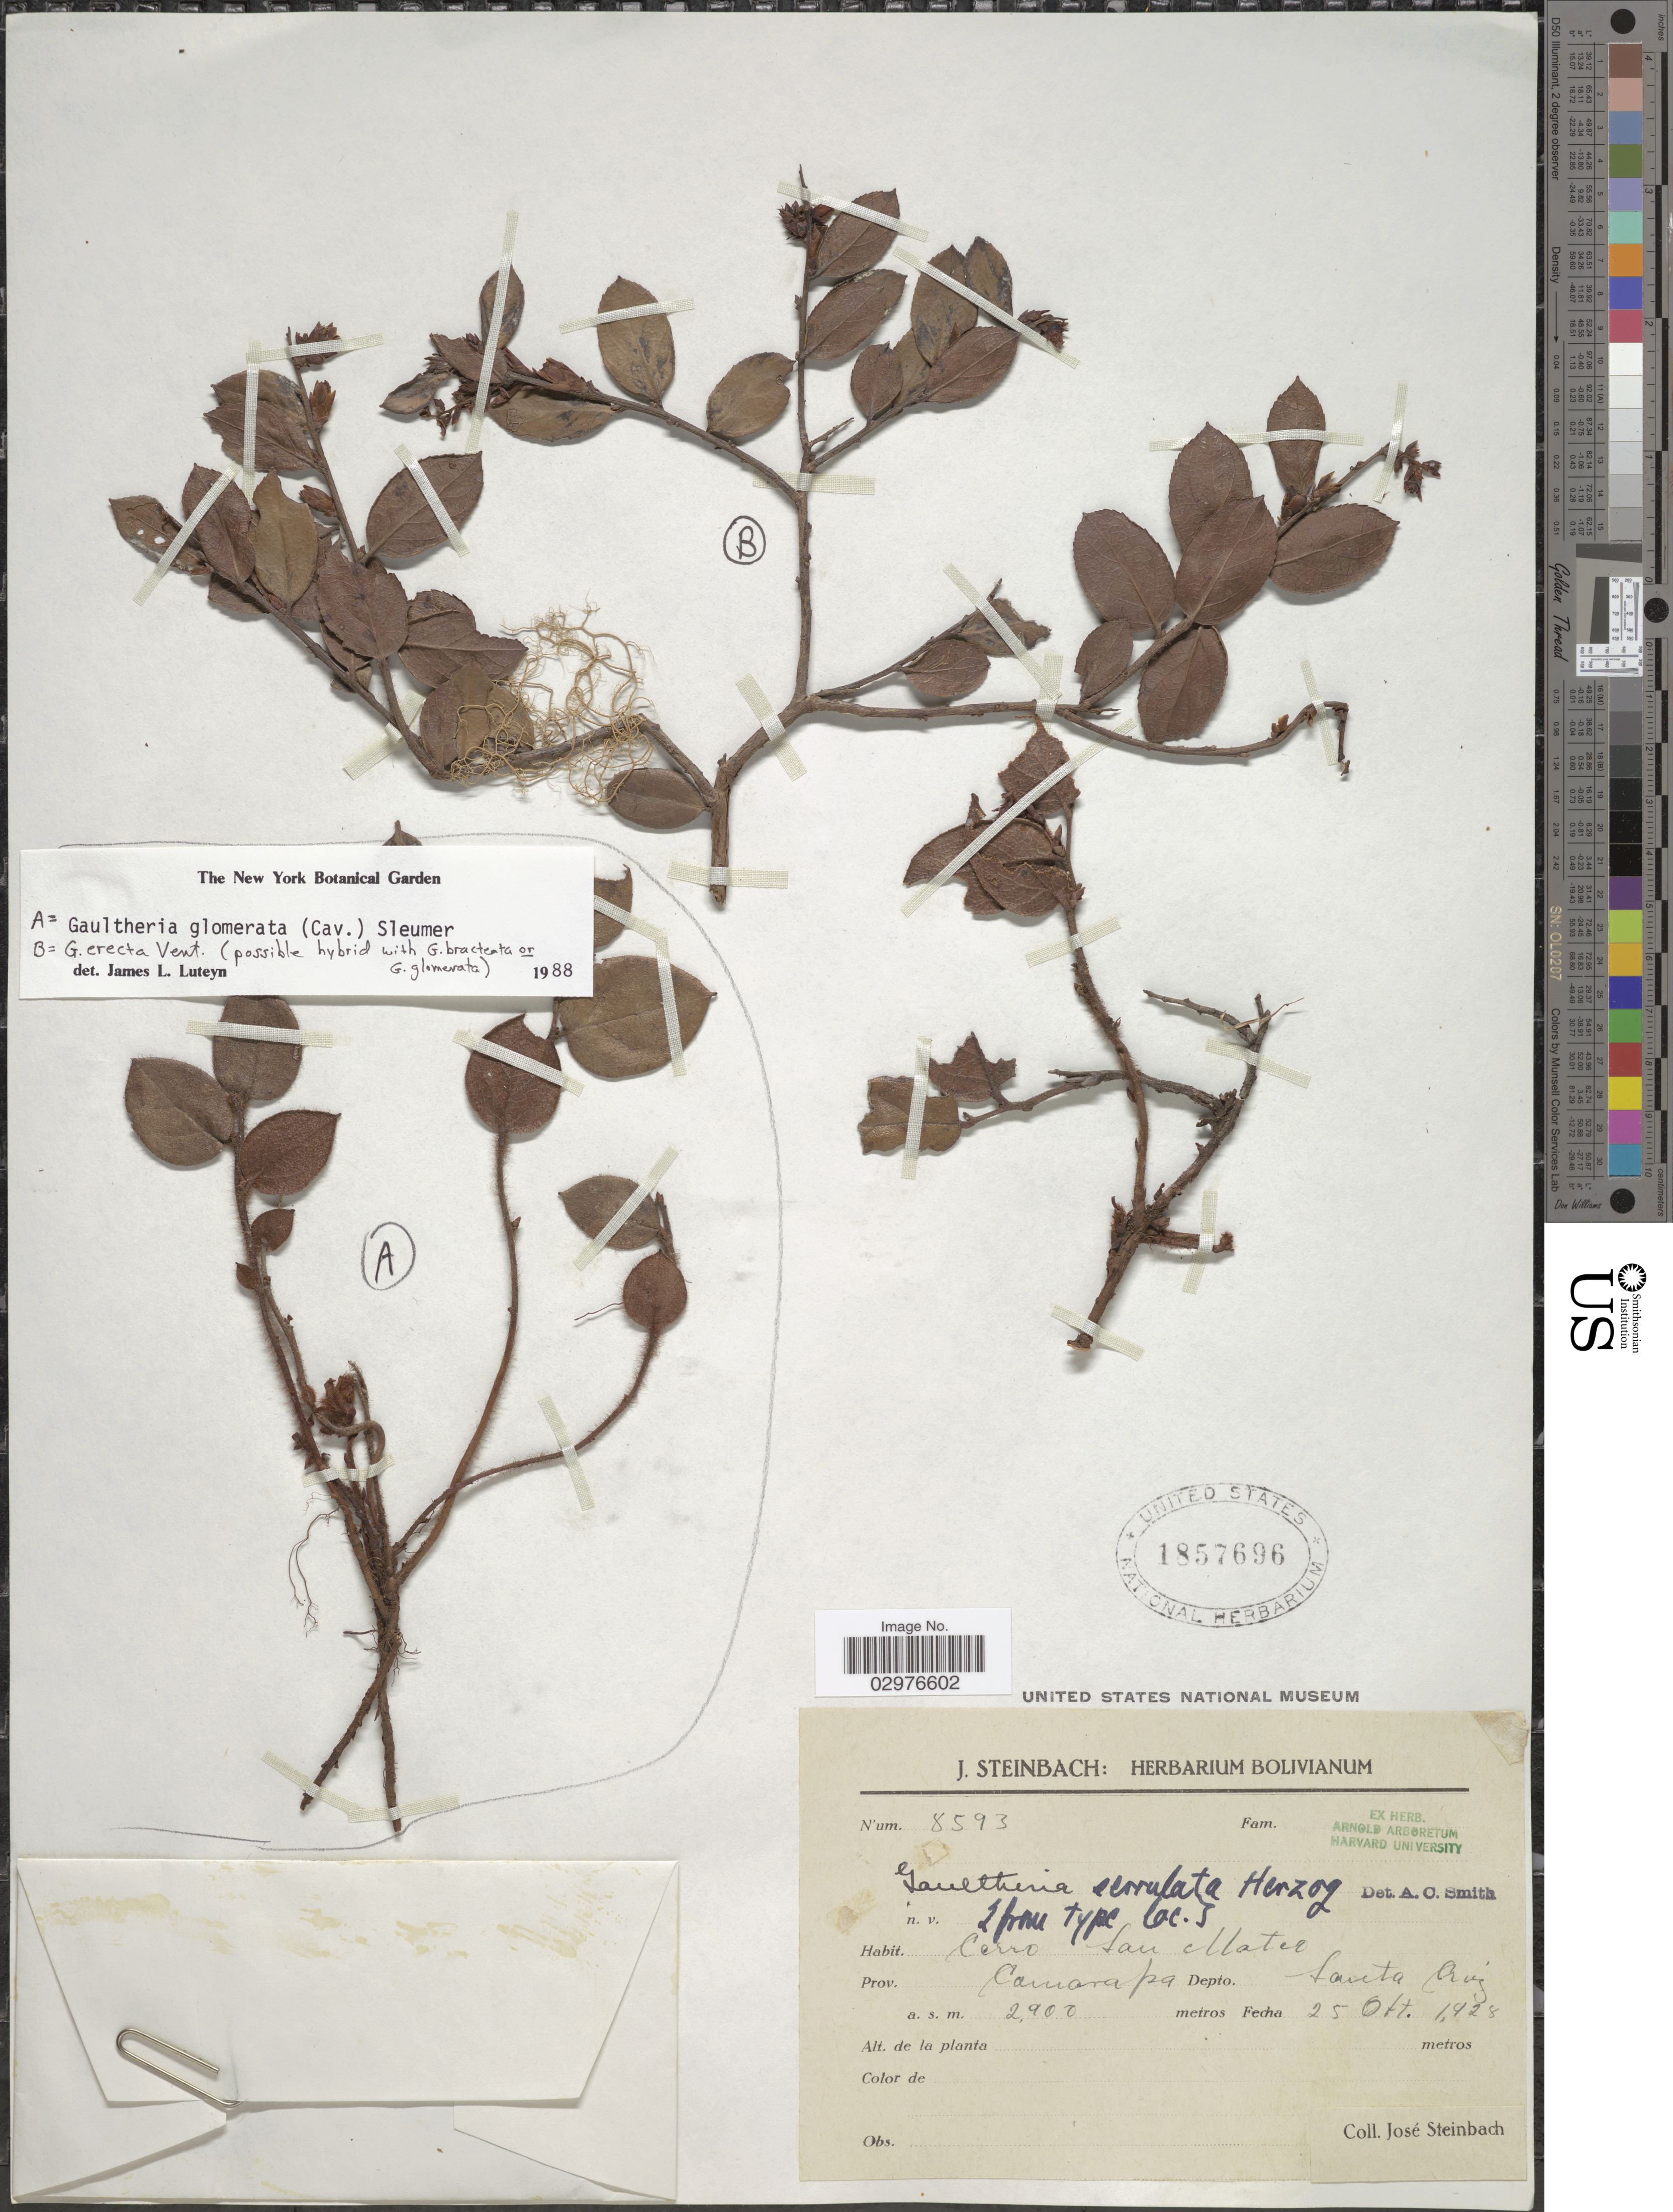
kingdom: Plantae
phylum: Tracheophyta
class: Magnoliopsida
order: Ericales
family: Ericaceae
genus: Gaultheria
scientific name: Gaultheria glomerata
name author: (Cav.) Sleumer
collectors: J. Steinbach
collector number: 8593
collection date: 1928-10-25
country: Bolivia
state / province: Santa Cruz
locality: Cerro San Mateo. Prov. Camarapa. Depto. Santa Cruz.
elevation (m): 2900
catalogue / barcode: US 1857696